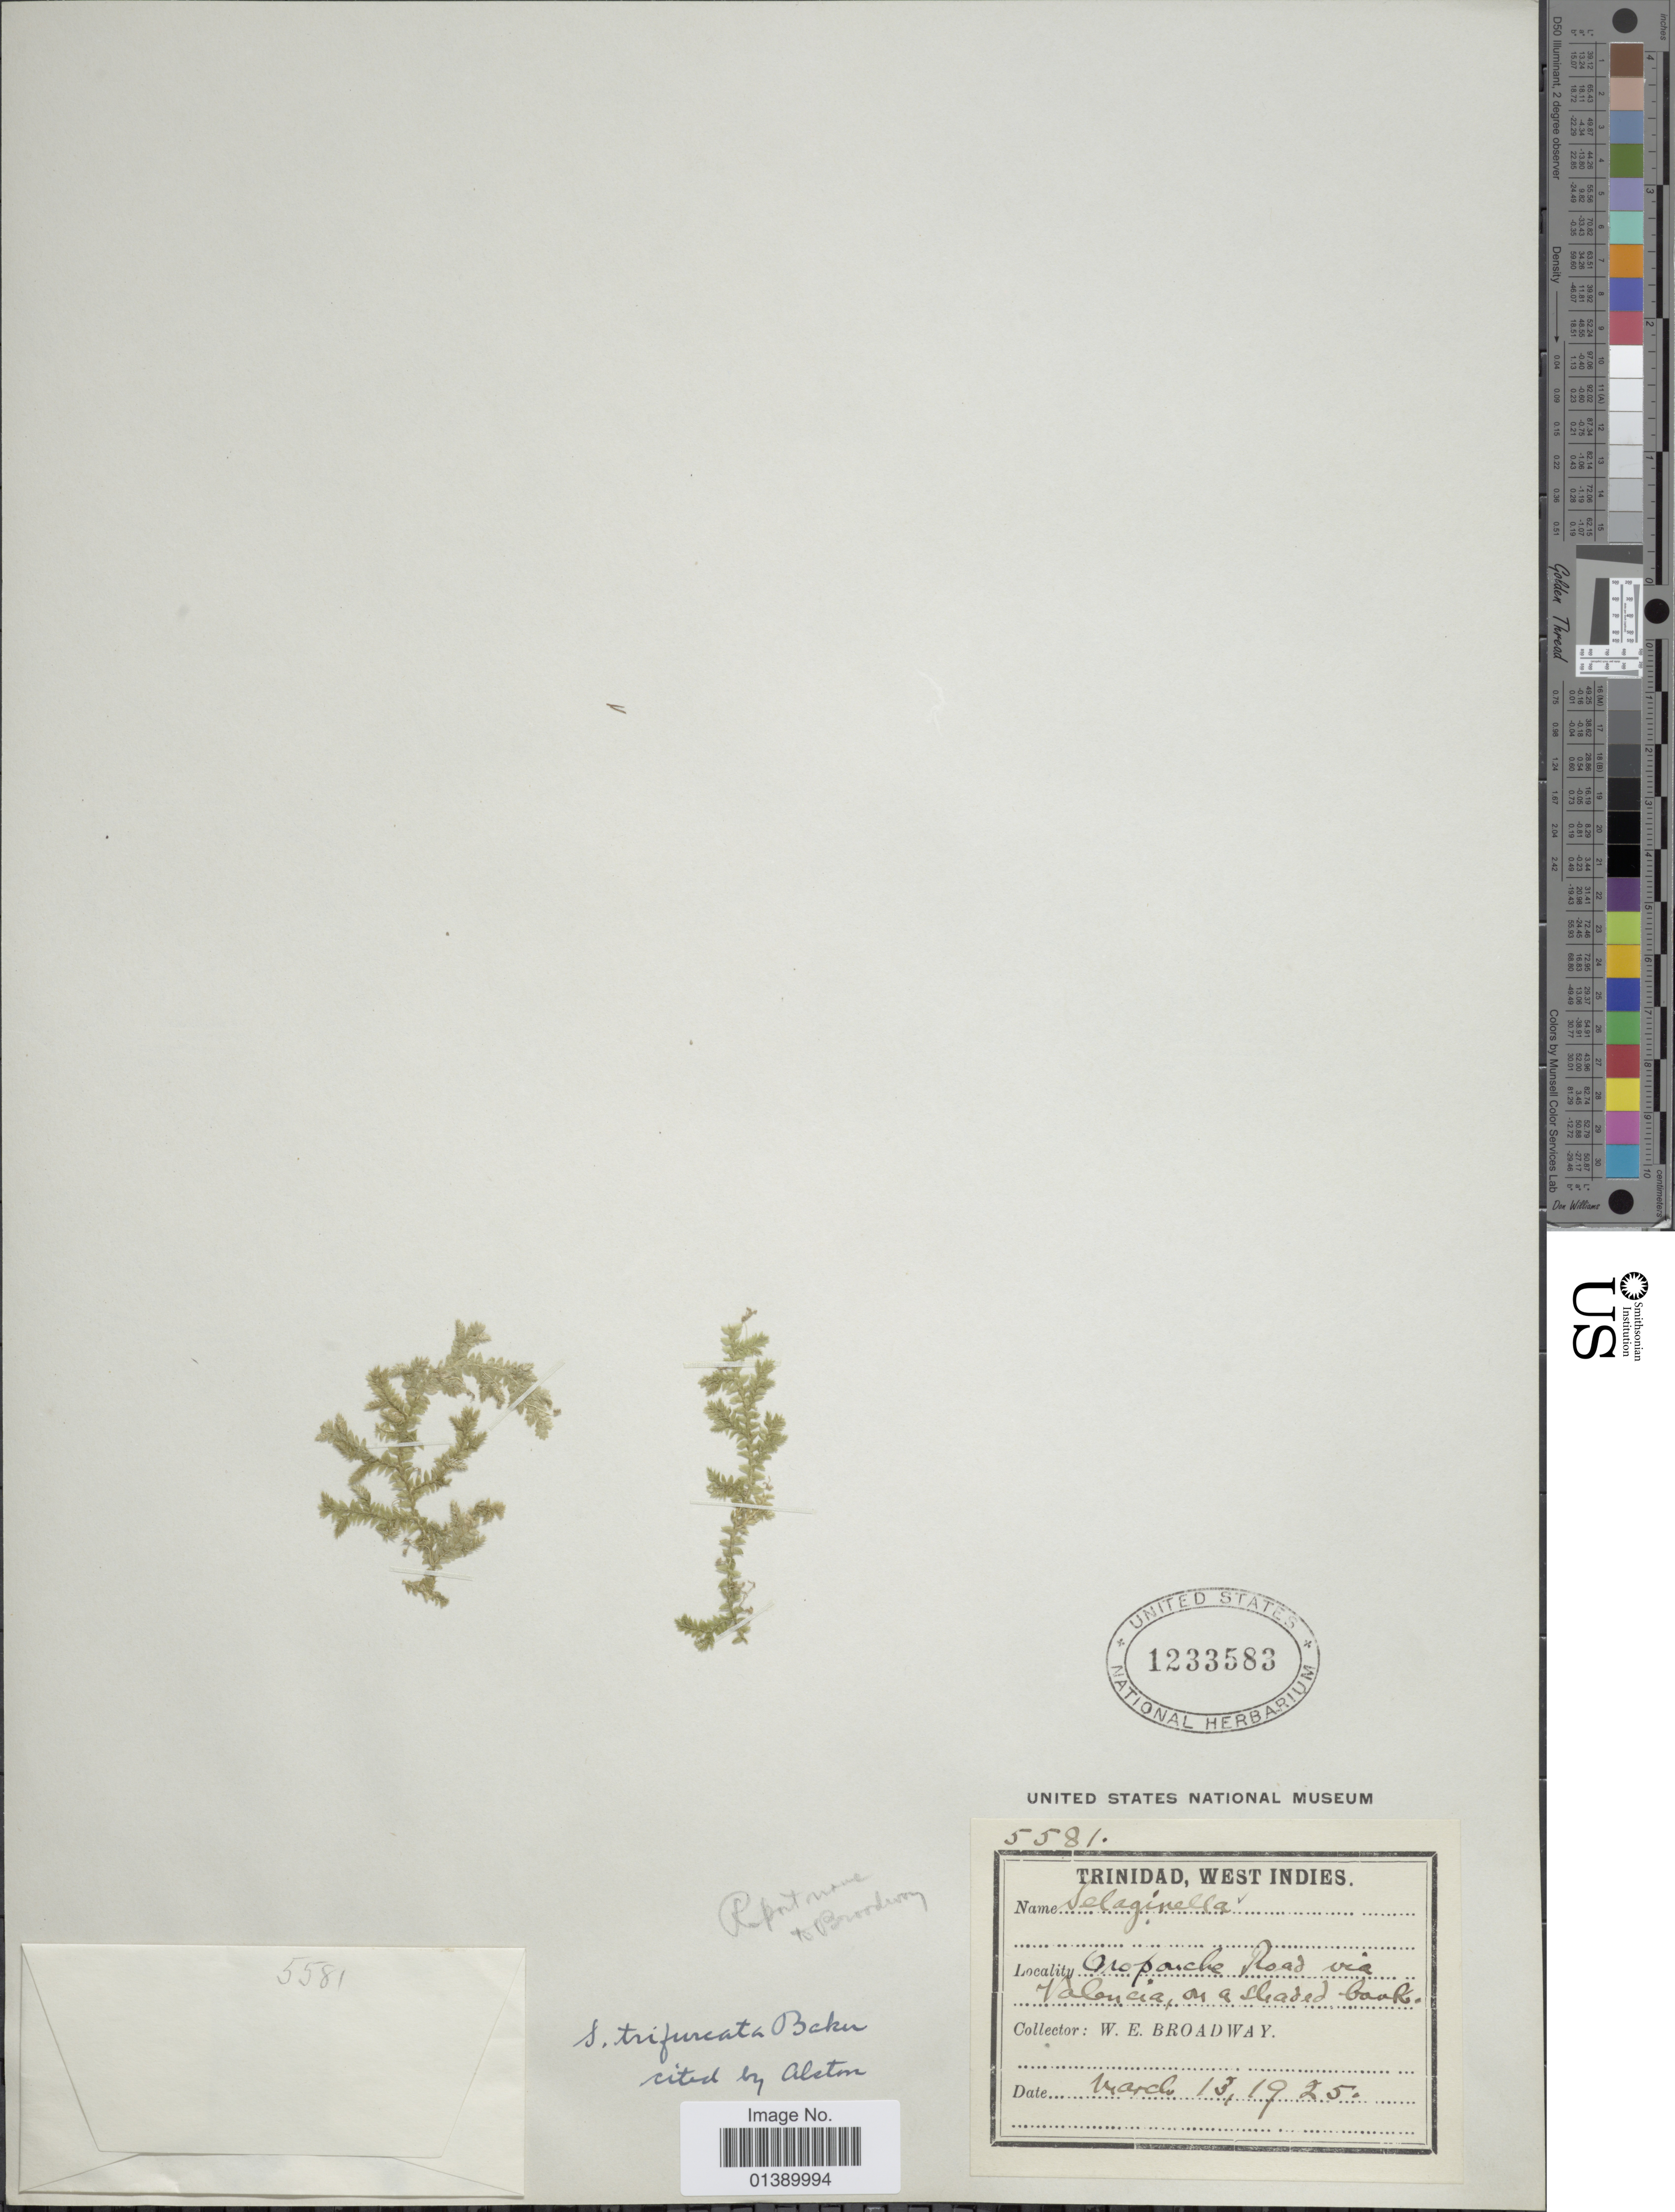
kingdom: Plantae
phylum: Tracheophyta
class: Lycopodiopsida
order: Selaginellales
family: Selaginellaceae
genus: Selaginella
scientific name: Selaginella trifurcata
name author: Baker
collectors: W. E. Broadway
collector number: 5581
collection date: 1925-03-13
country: Trinidad and Tobago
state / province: Trinidad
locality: West Indies, Oropuche Road via Valencia.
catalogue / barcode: US 1233583